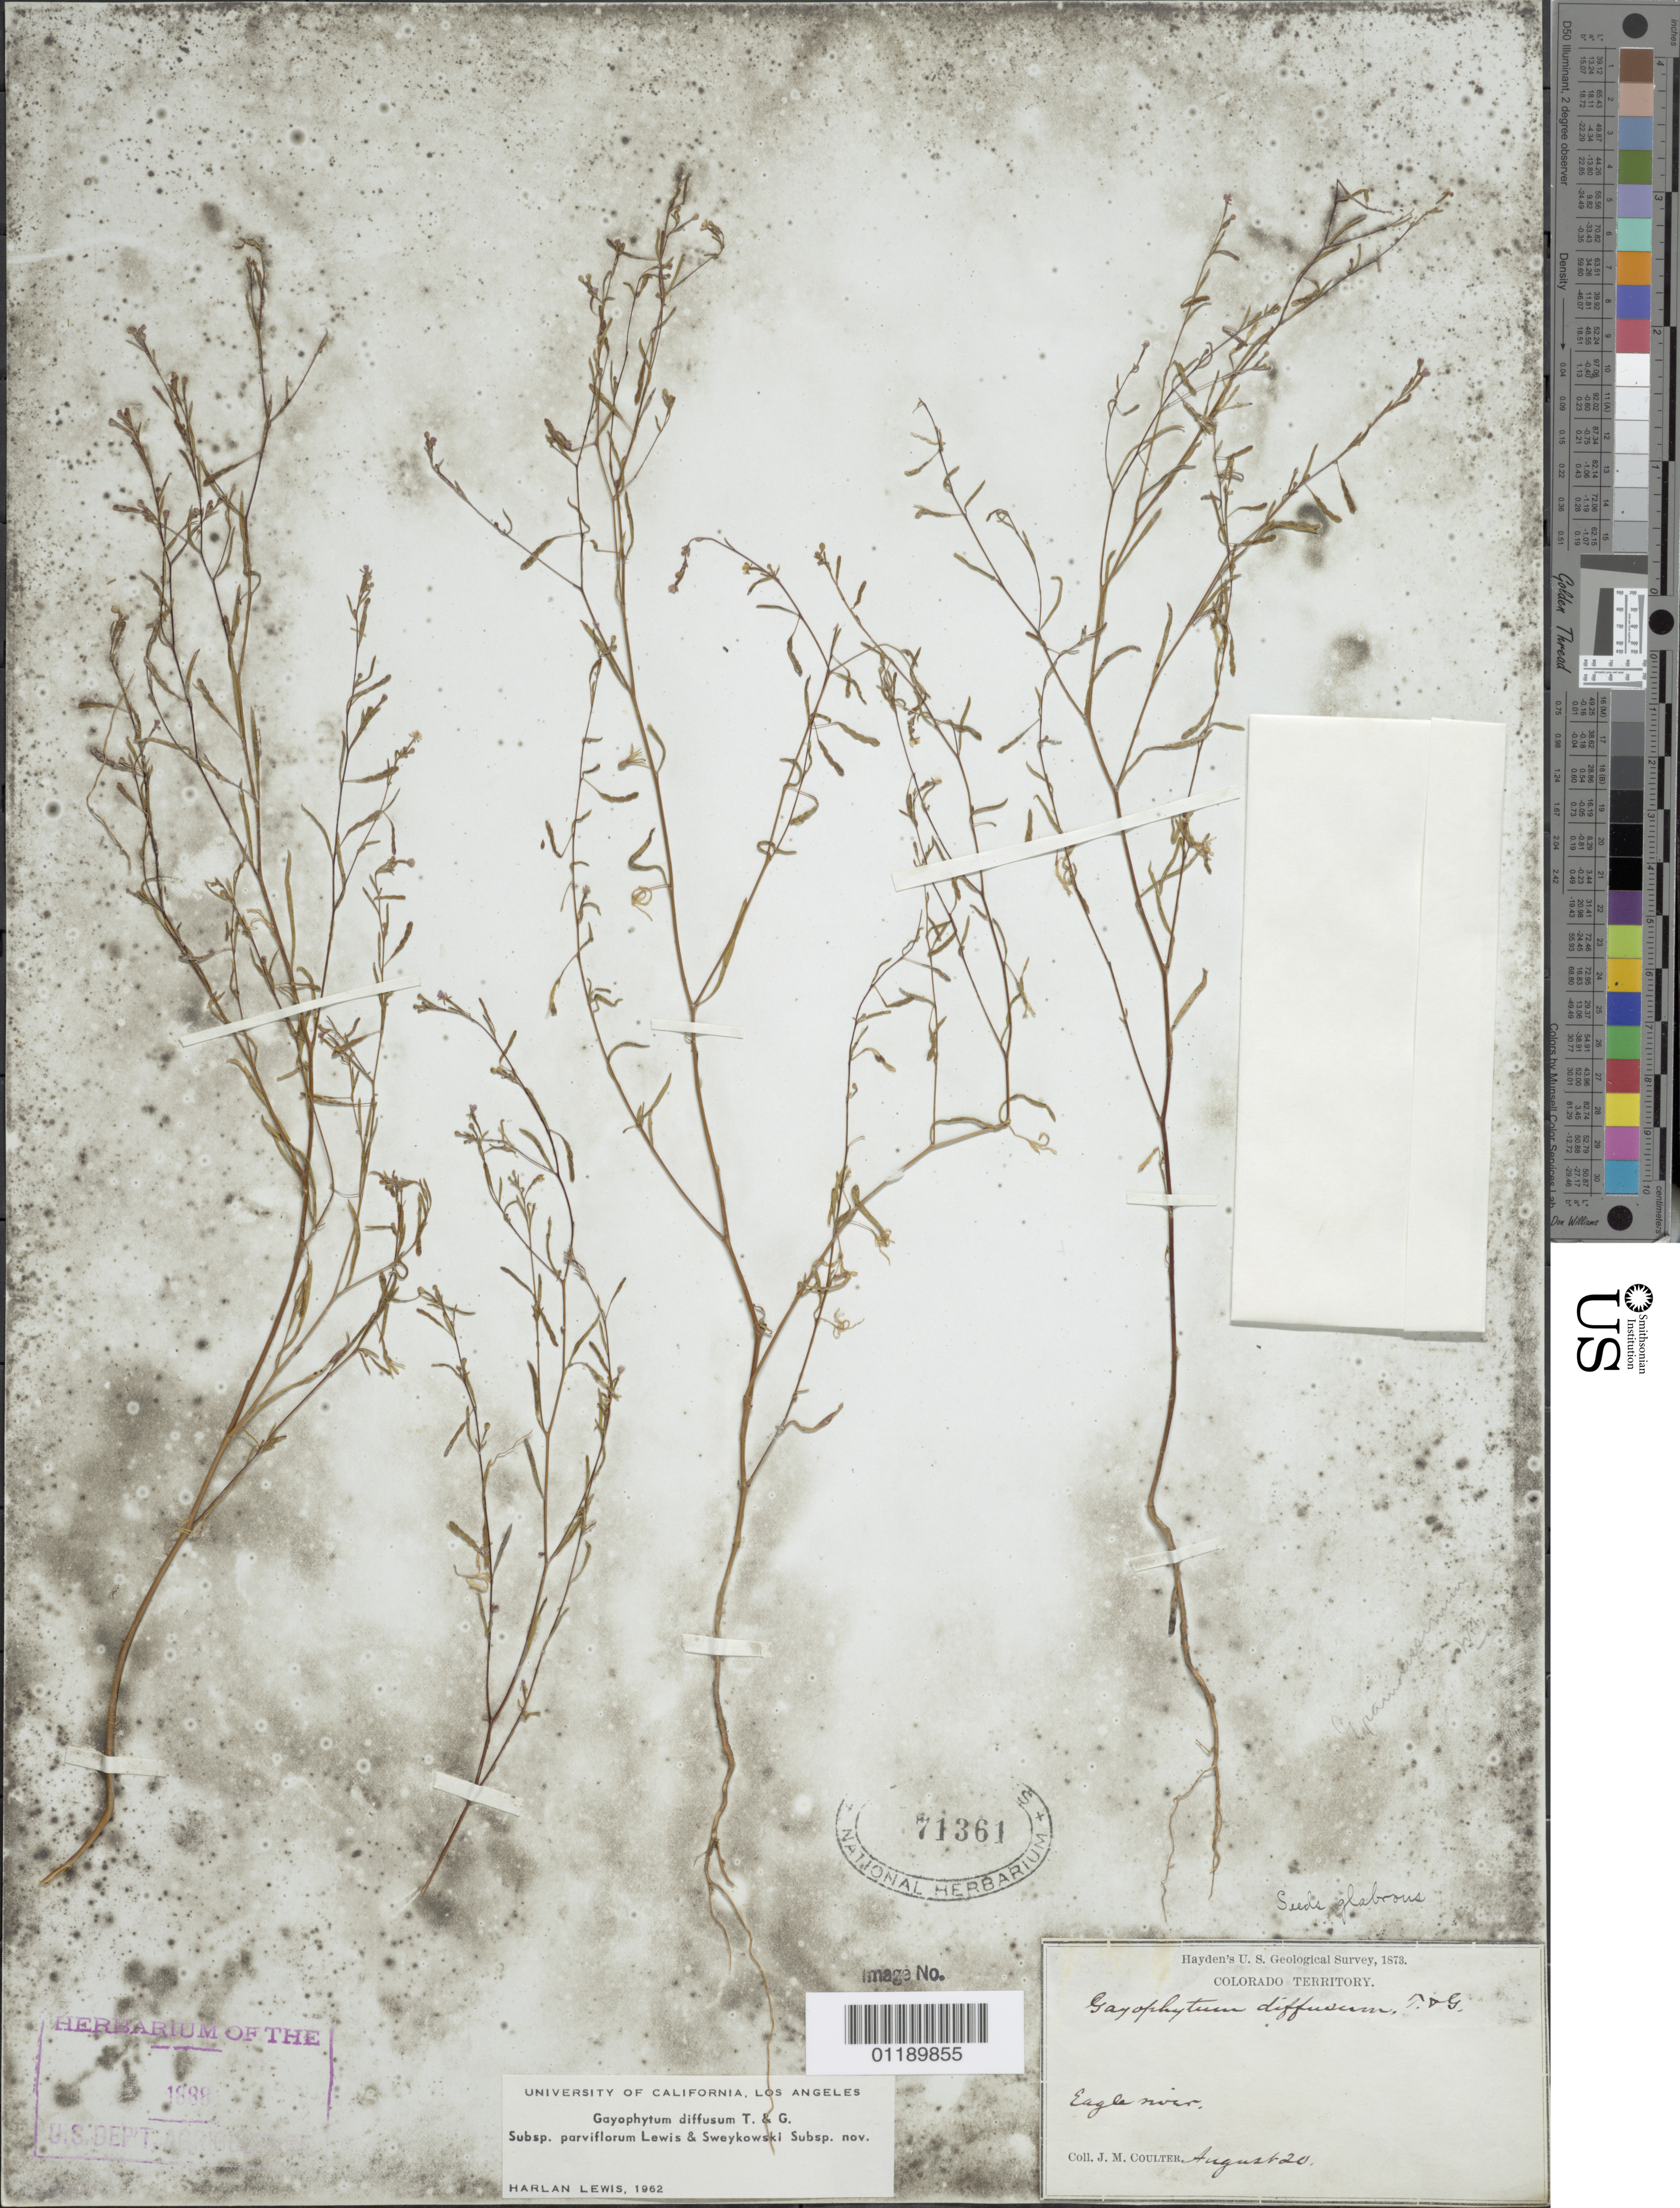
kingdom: Plantae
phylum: Tracheophyta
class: Magnoliopsida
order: Myrtales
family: Onagraceae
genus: Gayophytum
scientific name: Gayophytum diffusum subsp. parviflorum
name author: F. H. Lewis & Szweyk.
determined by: Lewis, H.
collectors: J. M. Coulter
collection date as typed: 20 Aug 1873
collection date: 1873-08-20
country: United States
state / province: Colorado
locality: Eagle River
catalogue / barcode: US 71361